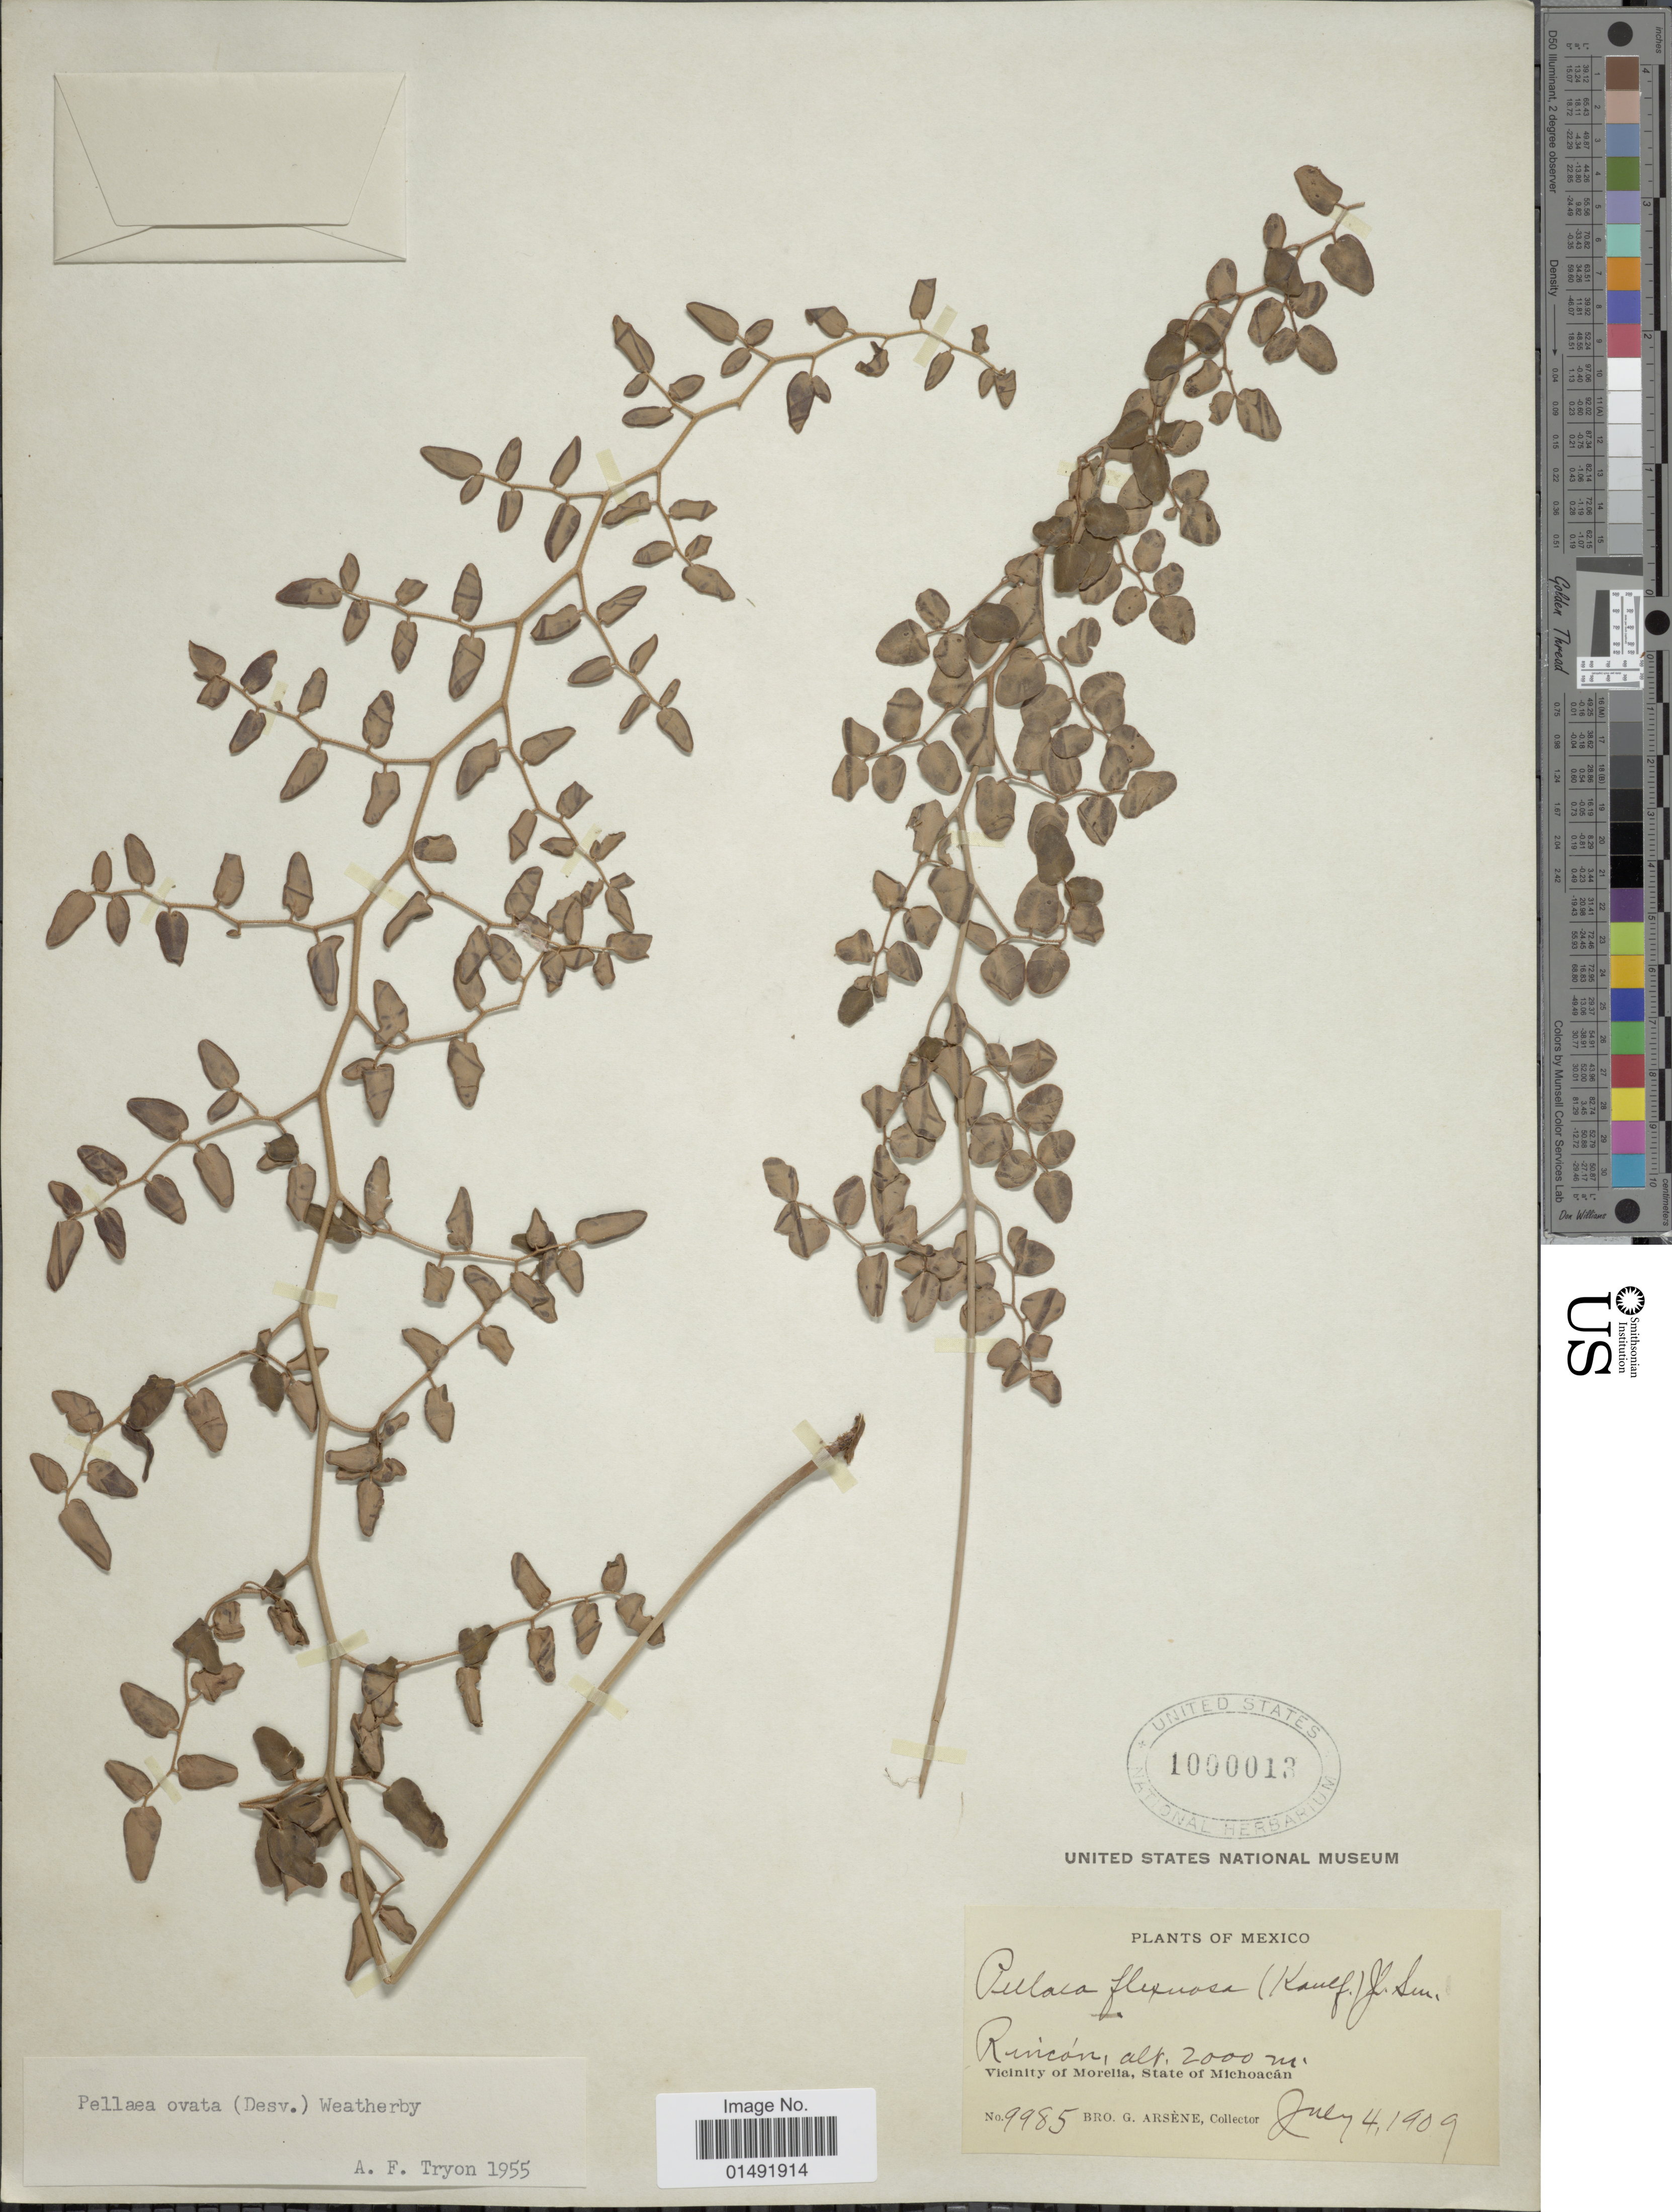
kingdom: Plantae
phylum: Tracheophyta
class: Polypodiopsida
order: Polypodiales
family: Pteridaceae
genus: Pellaea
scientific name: Pellaea ovata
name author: (Desv.) Weath.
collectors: Bro. G. Arsène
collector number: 9985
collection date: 1909-07-04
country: Mexico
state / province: Michoacán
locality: Rincón, Vicinity of Morelia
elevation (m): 2000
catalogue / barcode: US 1000013